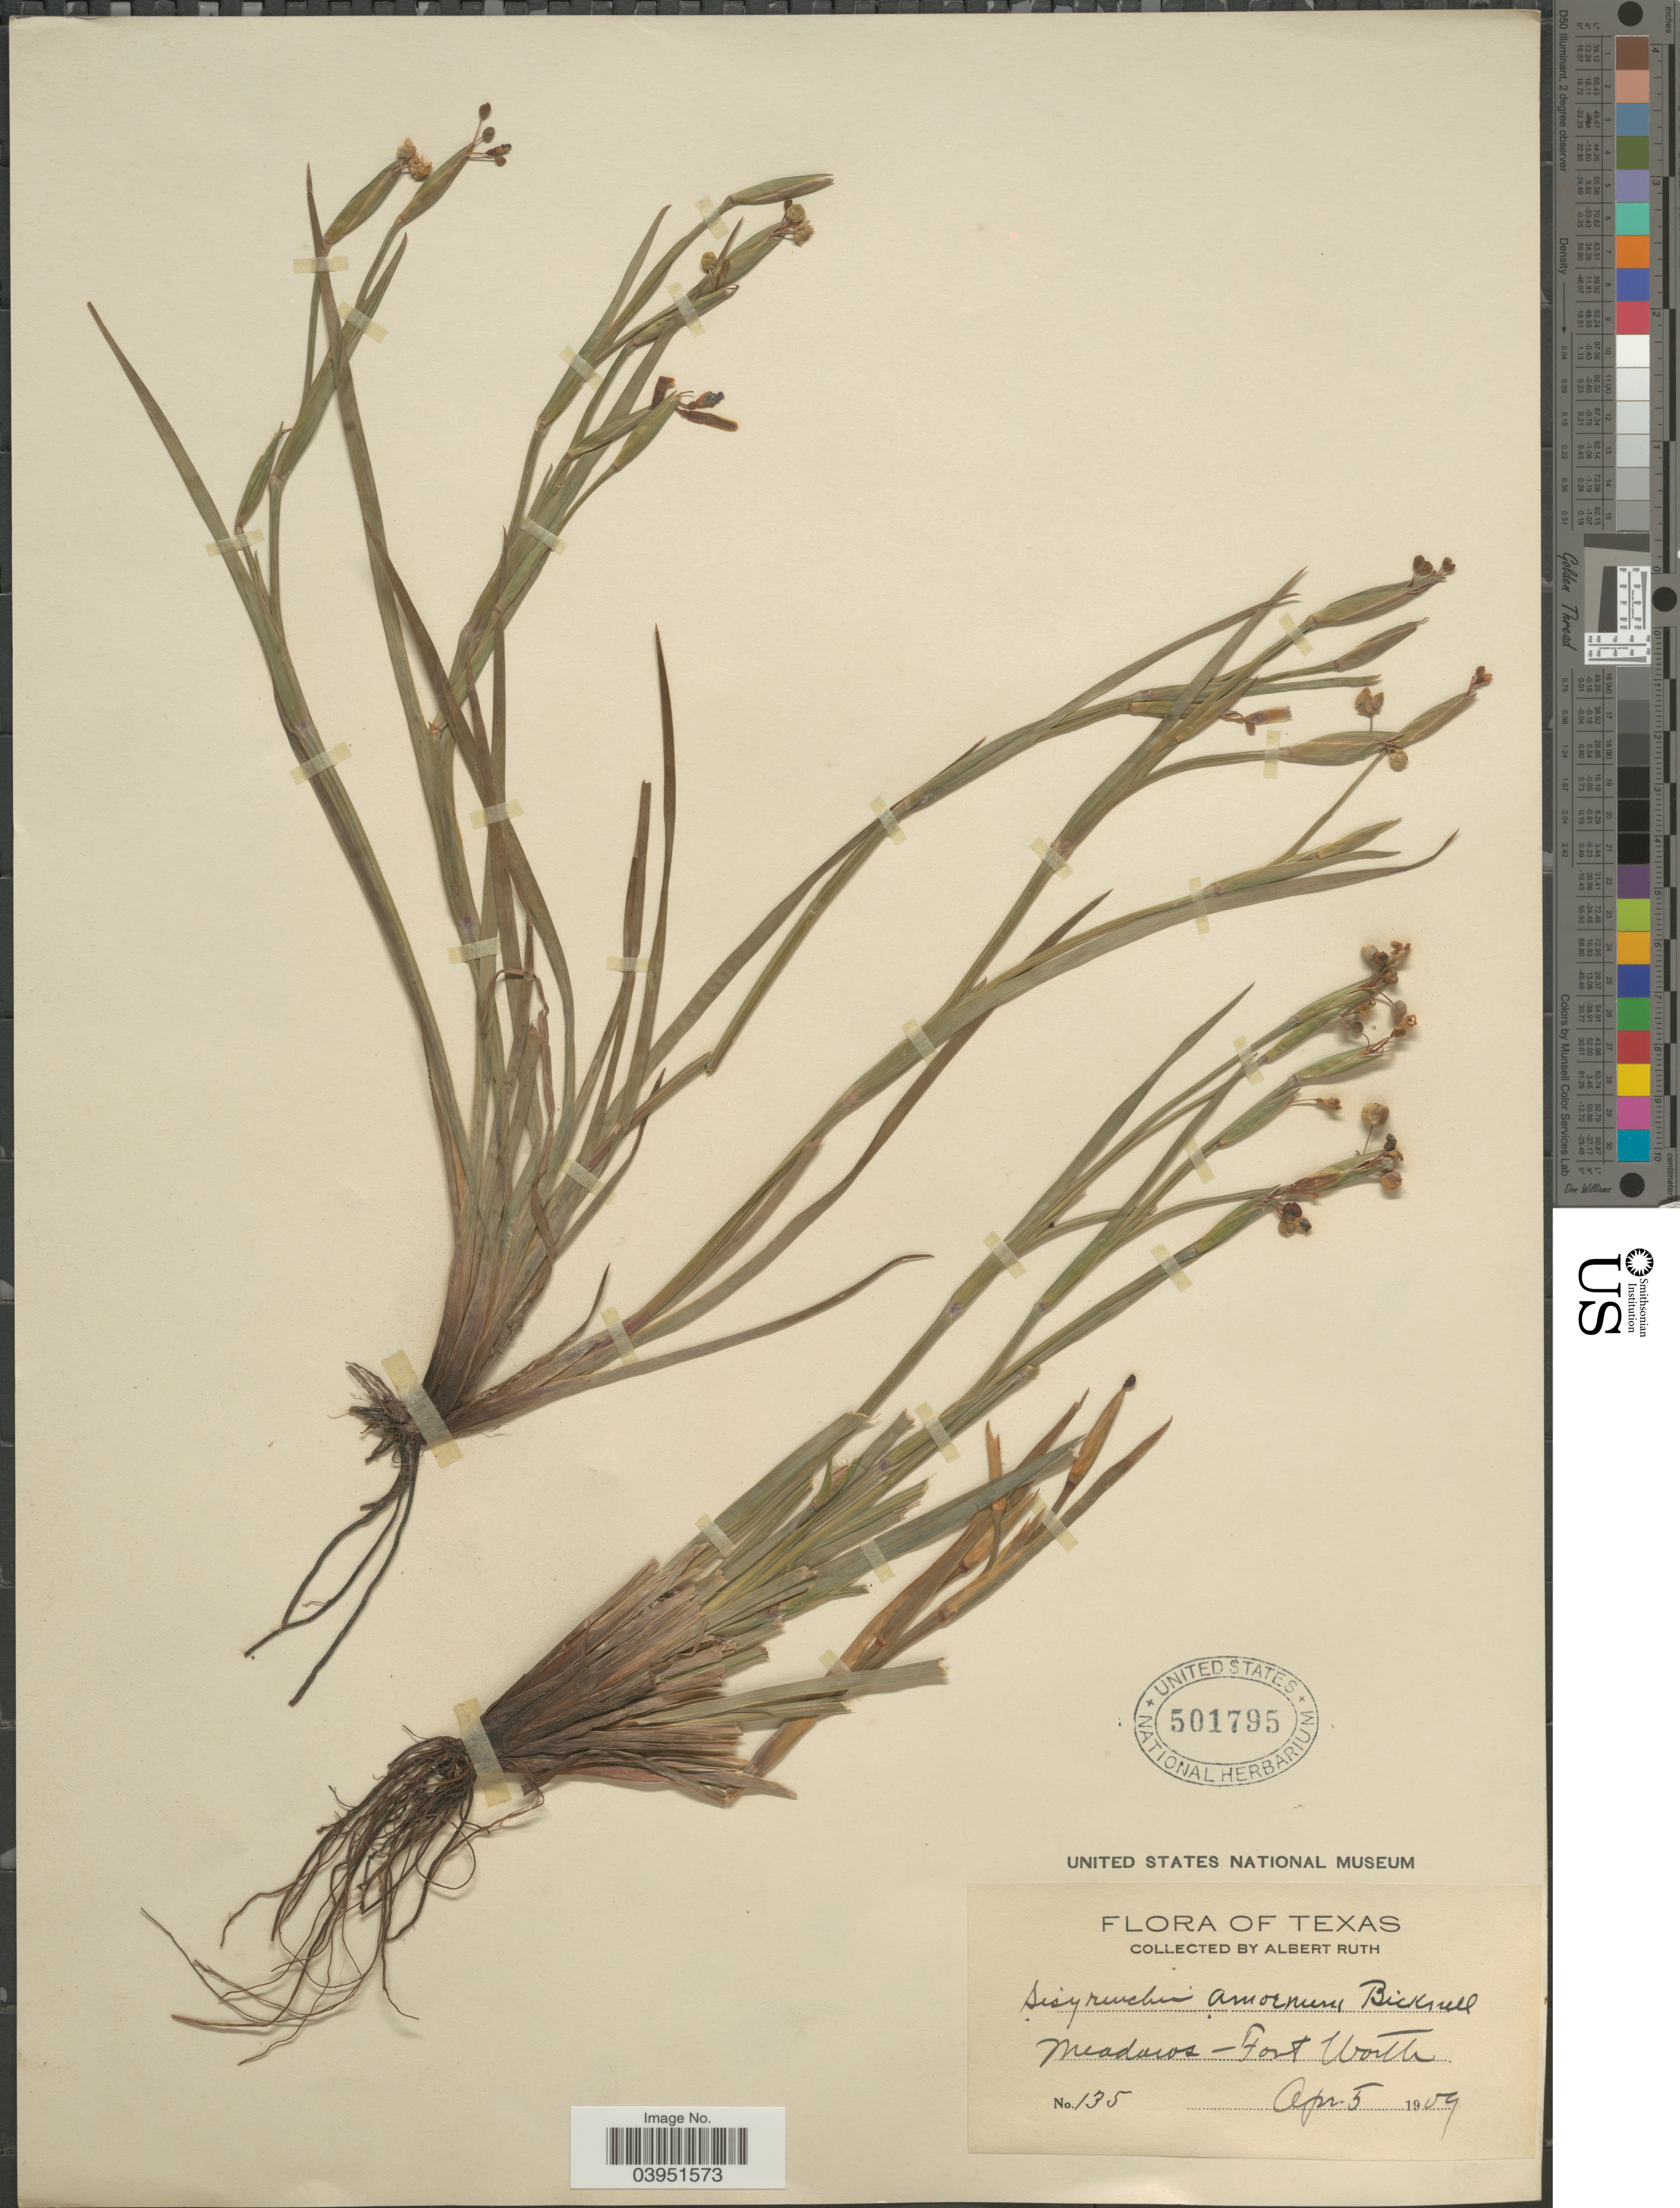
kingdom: Plantae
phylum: Tracheophyta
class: Liliopsida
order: Asparagales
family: Iridaceae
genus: Sisyrinchium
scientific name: Sisyrinchium pruinosum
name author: E.P. Bicknell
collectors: A. Ruth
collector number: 135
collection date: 1909-04-05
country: United States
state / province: Texas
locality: Meadows - Fort Worth.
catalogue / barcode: US 501795